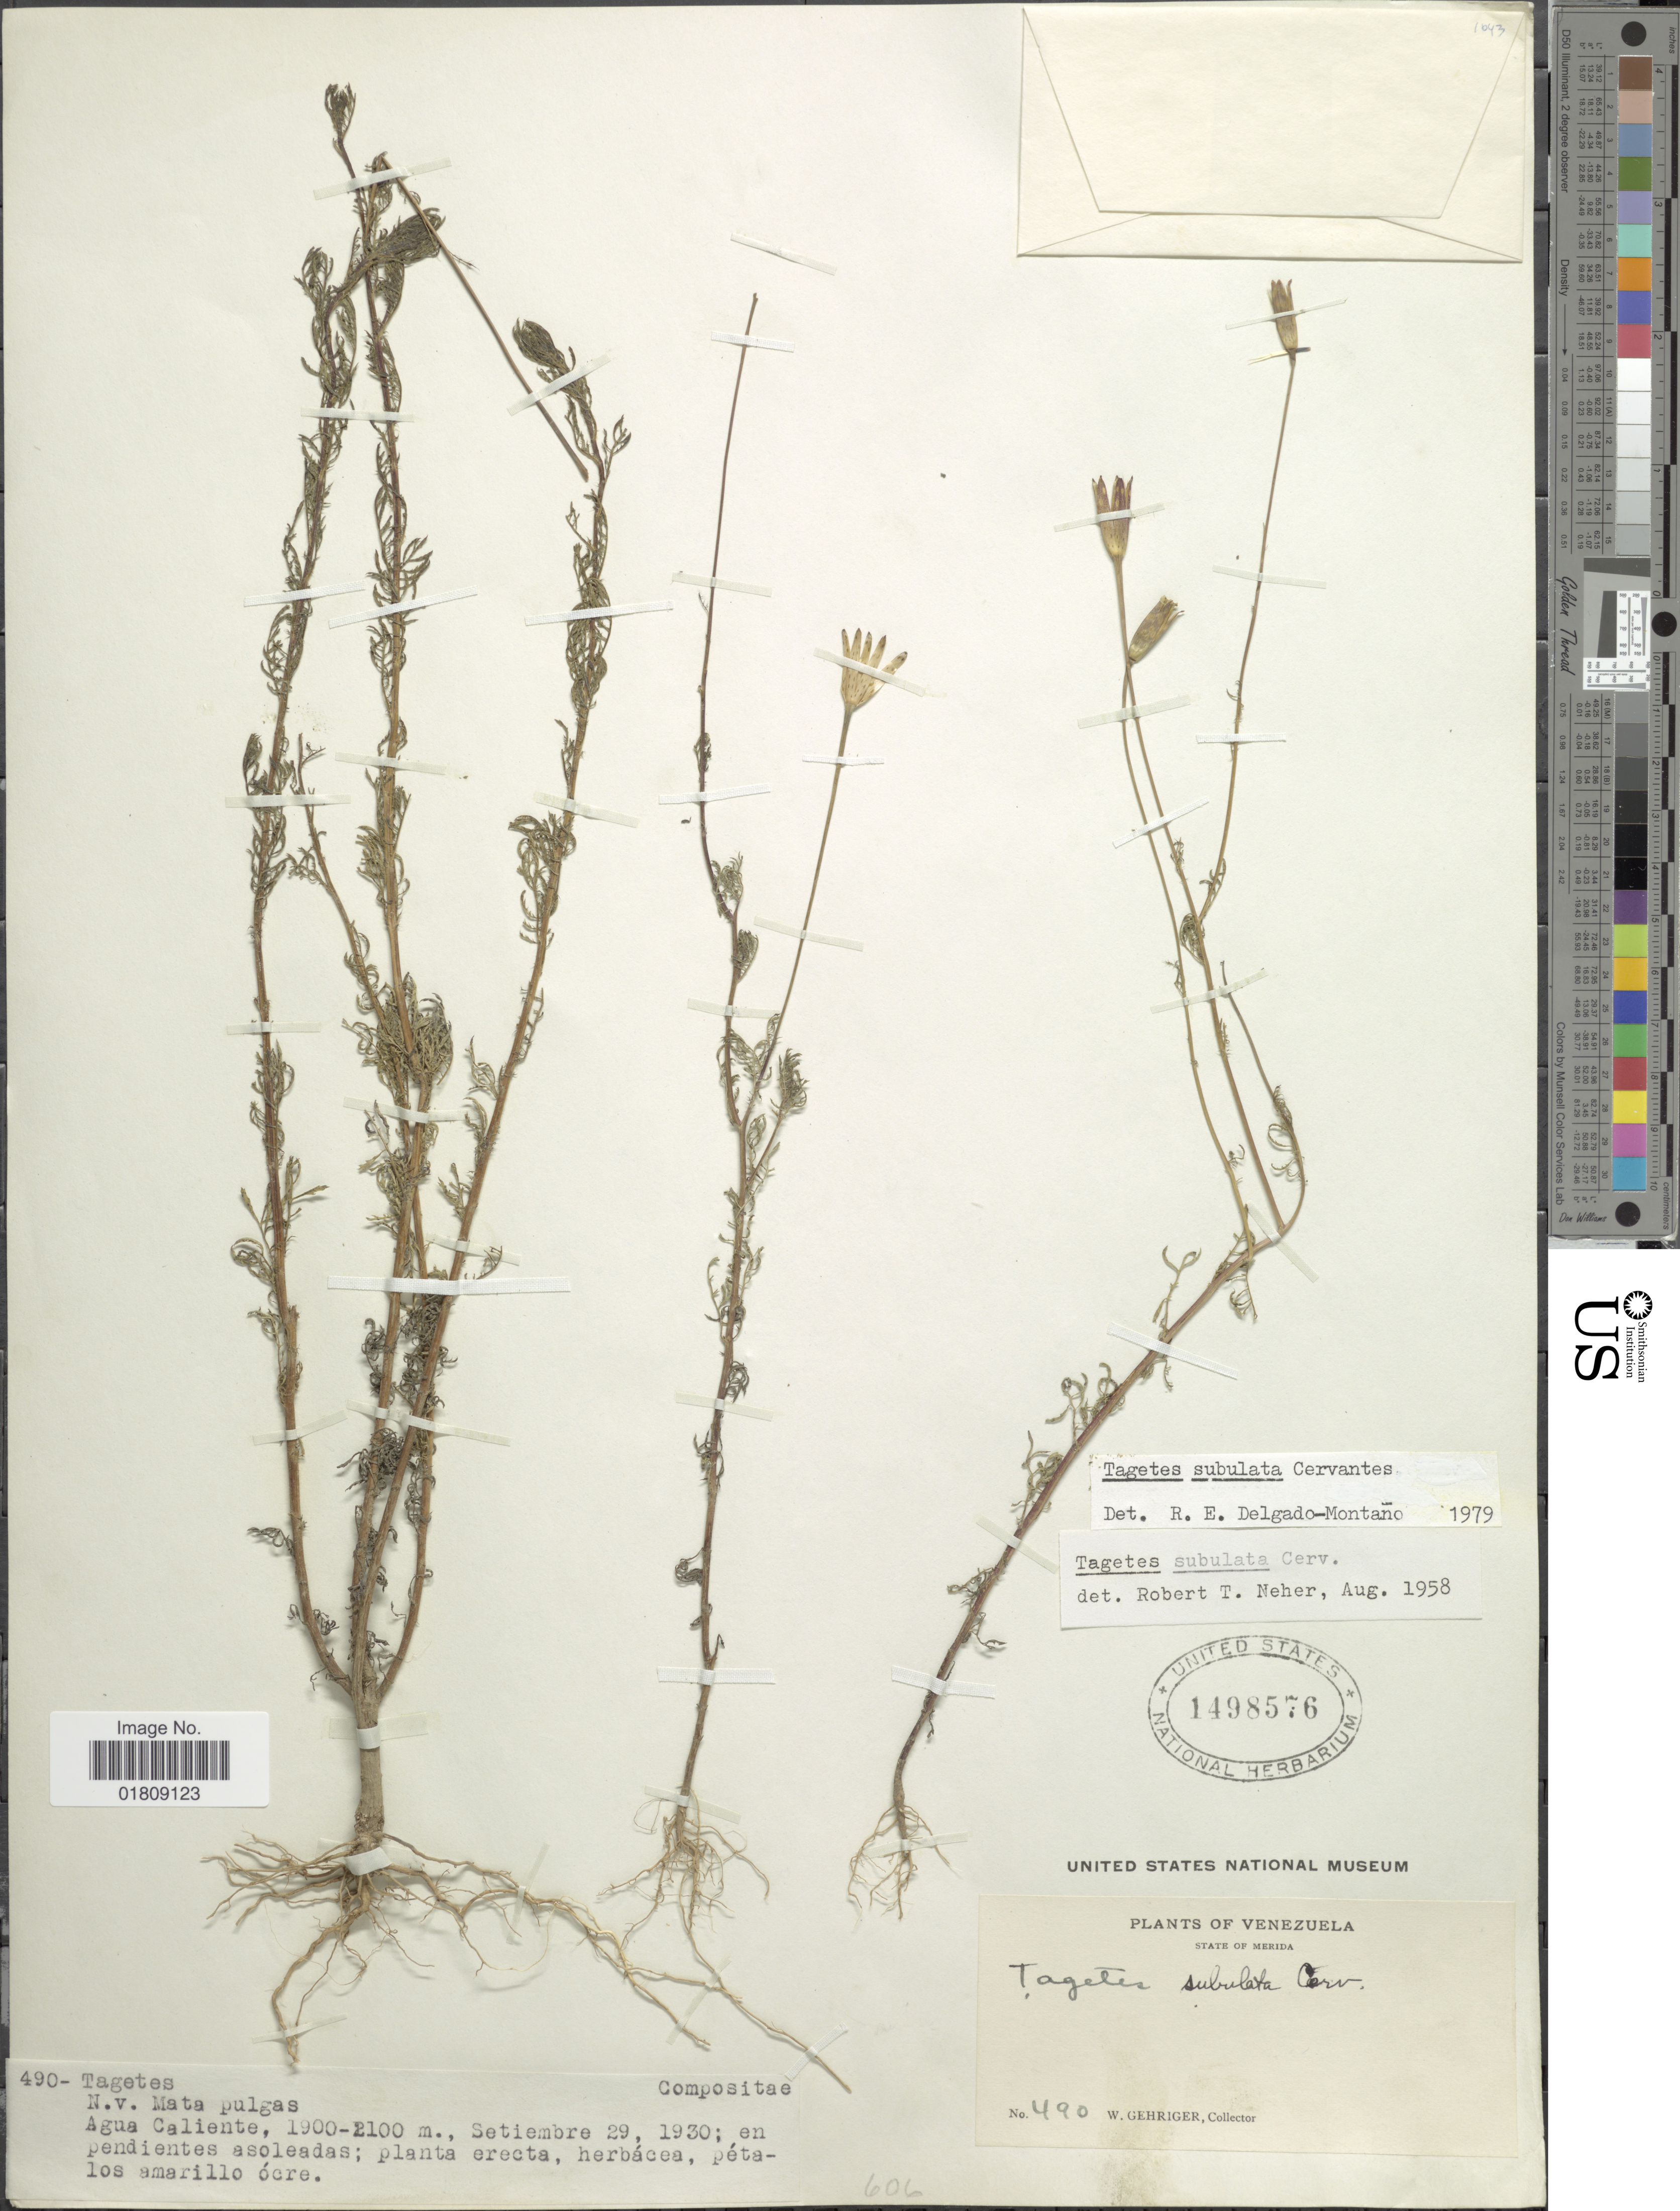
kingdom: Plantae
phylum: Tracheophyta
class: Magnoliopsida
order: Asterales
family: Asteraceae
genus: Tagetes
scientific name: Tagetes subulata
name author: Cerv.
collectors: W. Gehriger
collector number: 490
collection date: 1930-09-29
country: Venezuela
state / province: Mérida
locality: Agua Caliente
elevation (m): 1900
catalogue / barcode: US 1498576